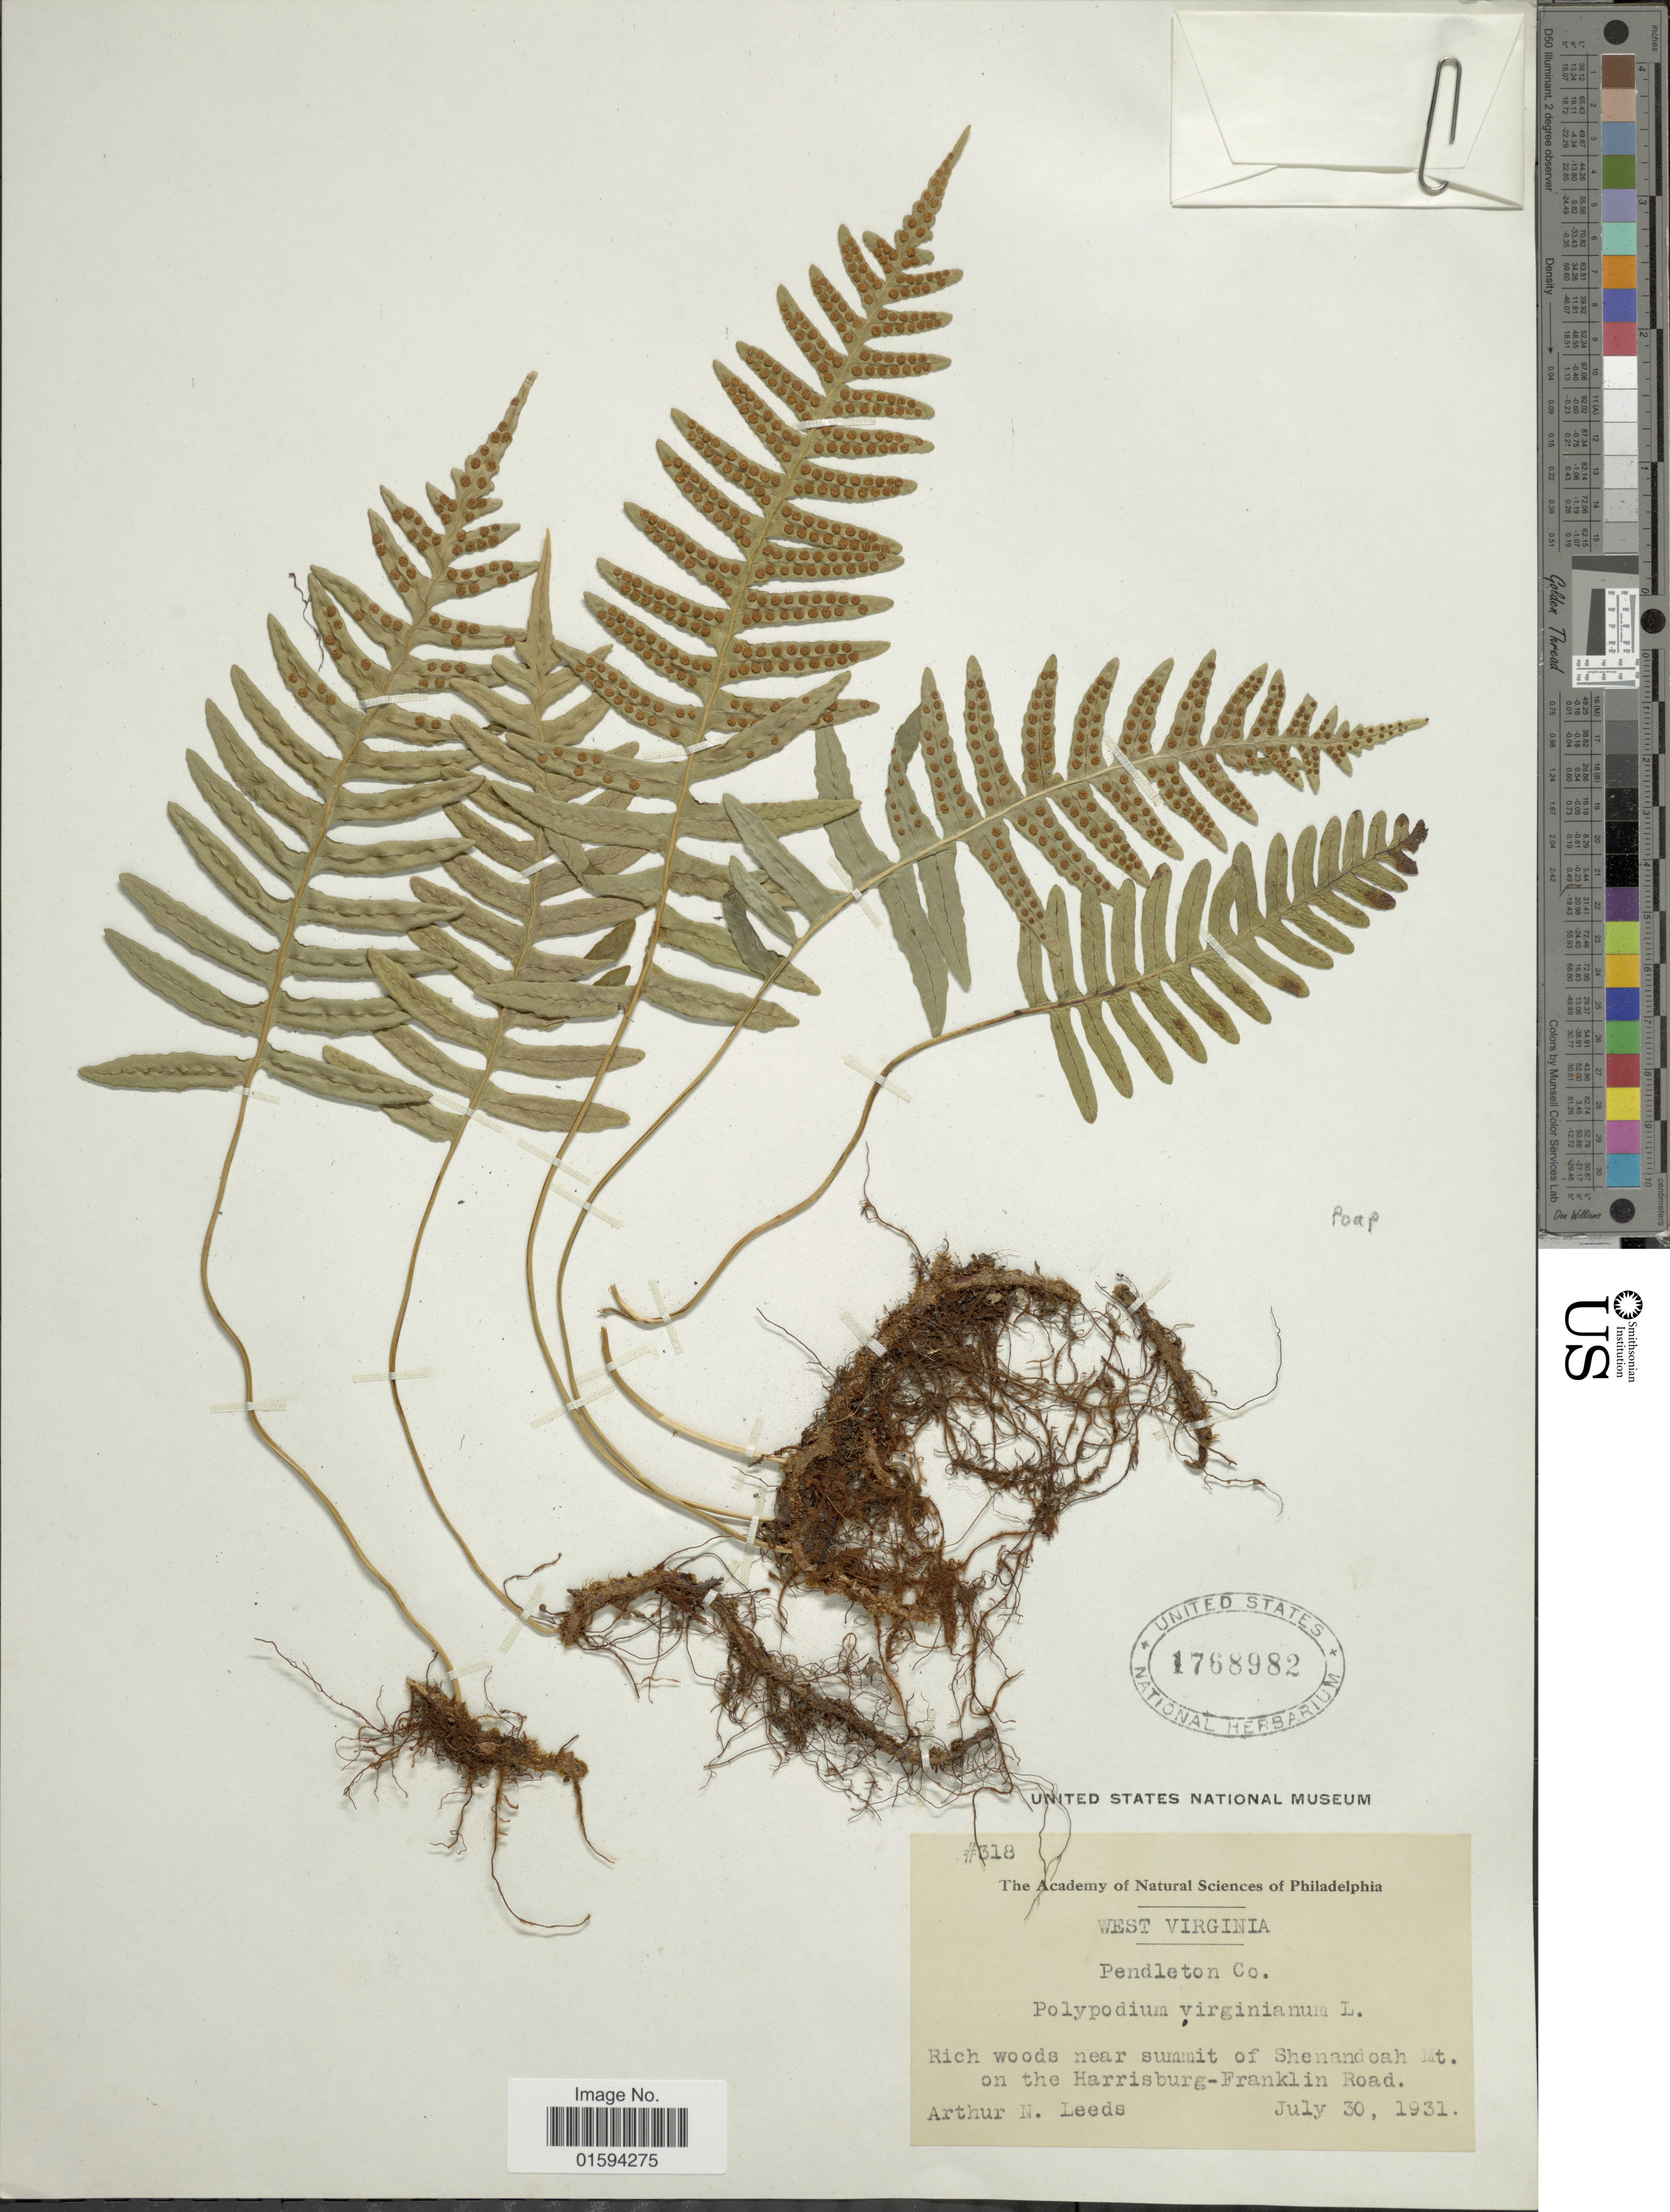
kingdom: Plantae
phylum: Tracheophyta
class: Polypodiopsida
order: Polypodiales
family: Polypodiaceae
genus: Polypodium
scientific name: Polypodium appalachianum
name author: Haufler & Windham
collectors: A. N. Leeds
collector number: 317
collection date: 1931-07-30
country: United States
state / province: West Virginia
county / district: Pendleton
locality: Pendleton Co., rich woods near summit of Shenandoah Mt. on the Harrisburg-Franklin Road.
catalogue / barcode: US 1768982